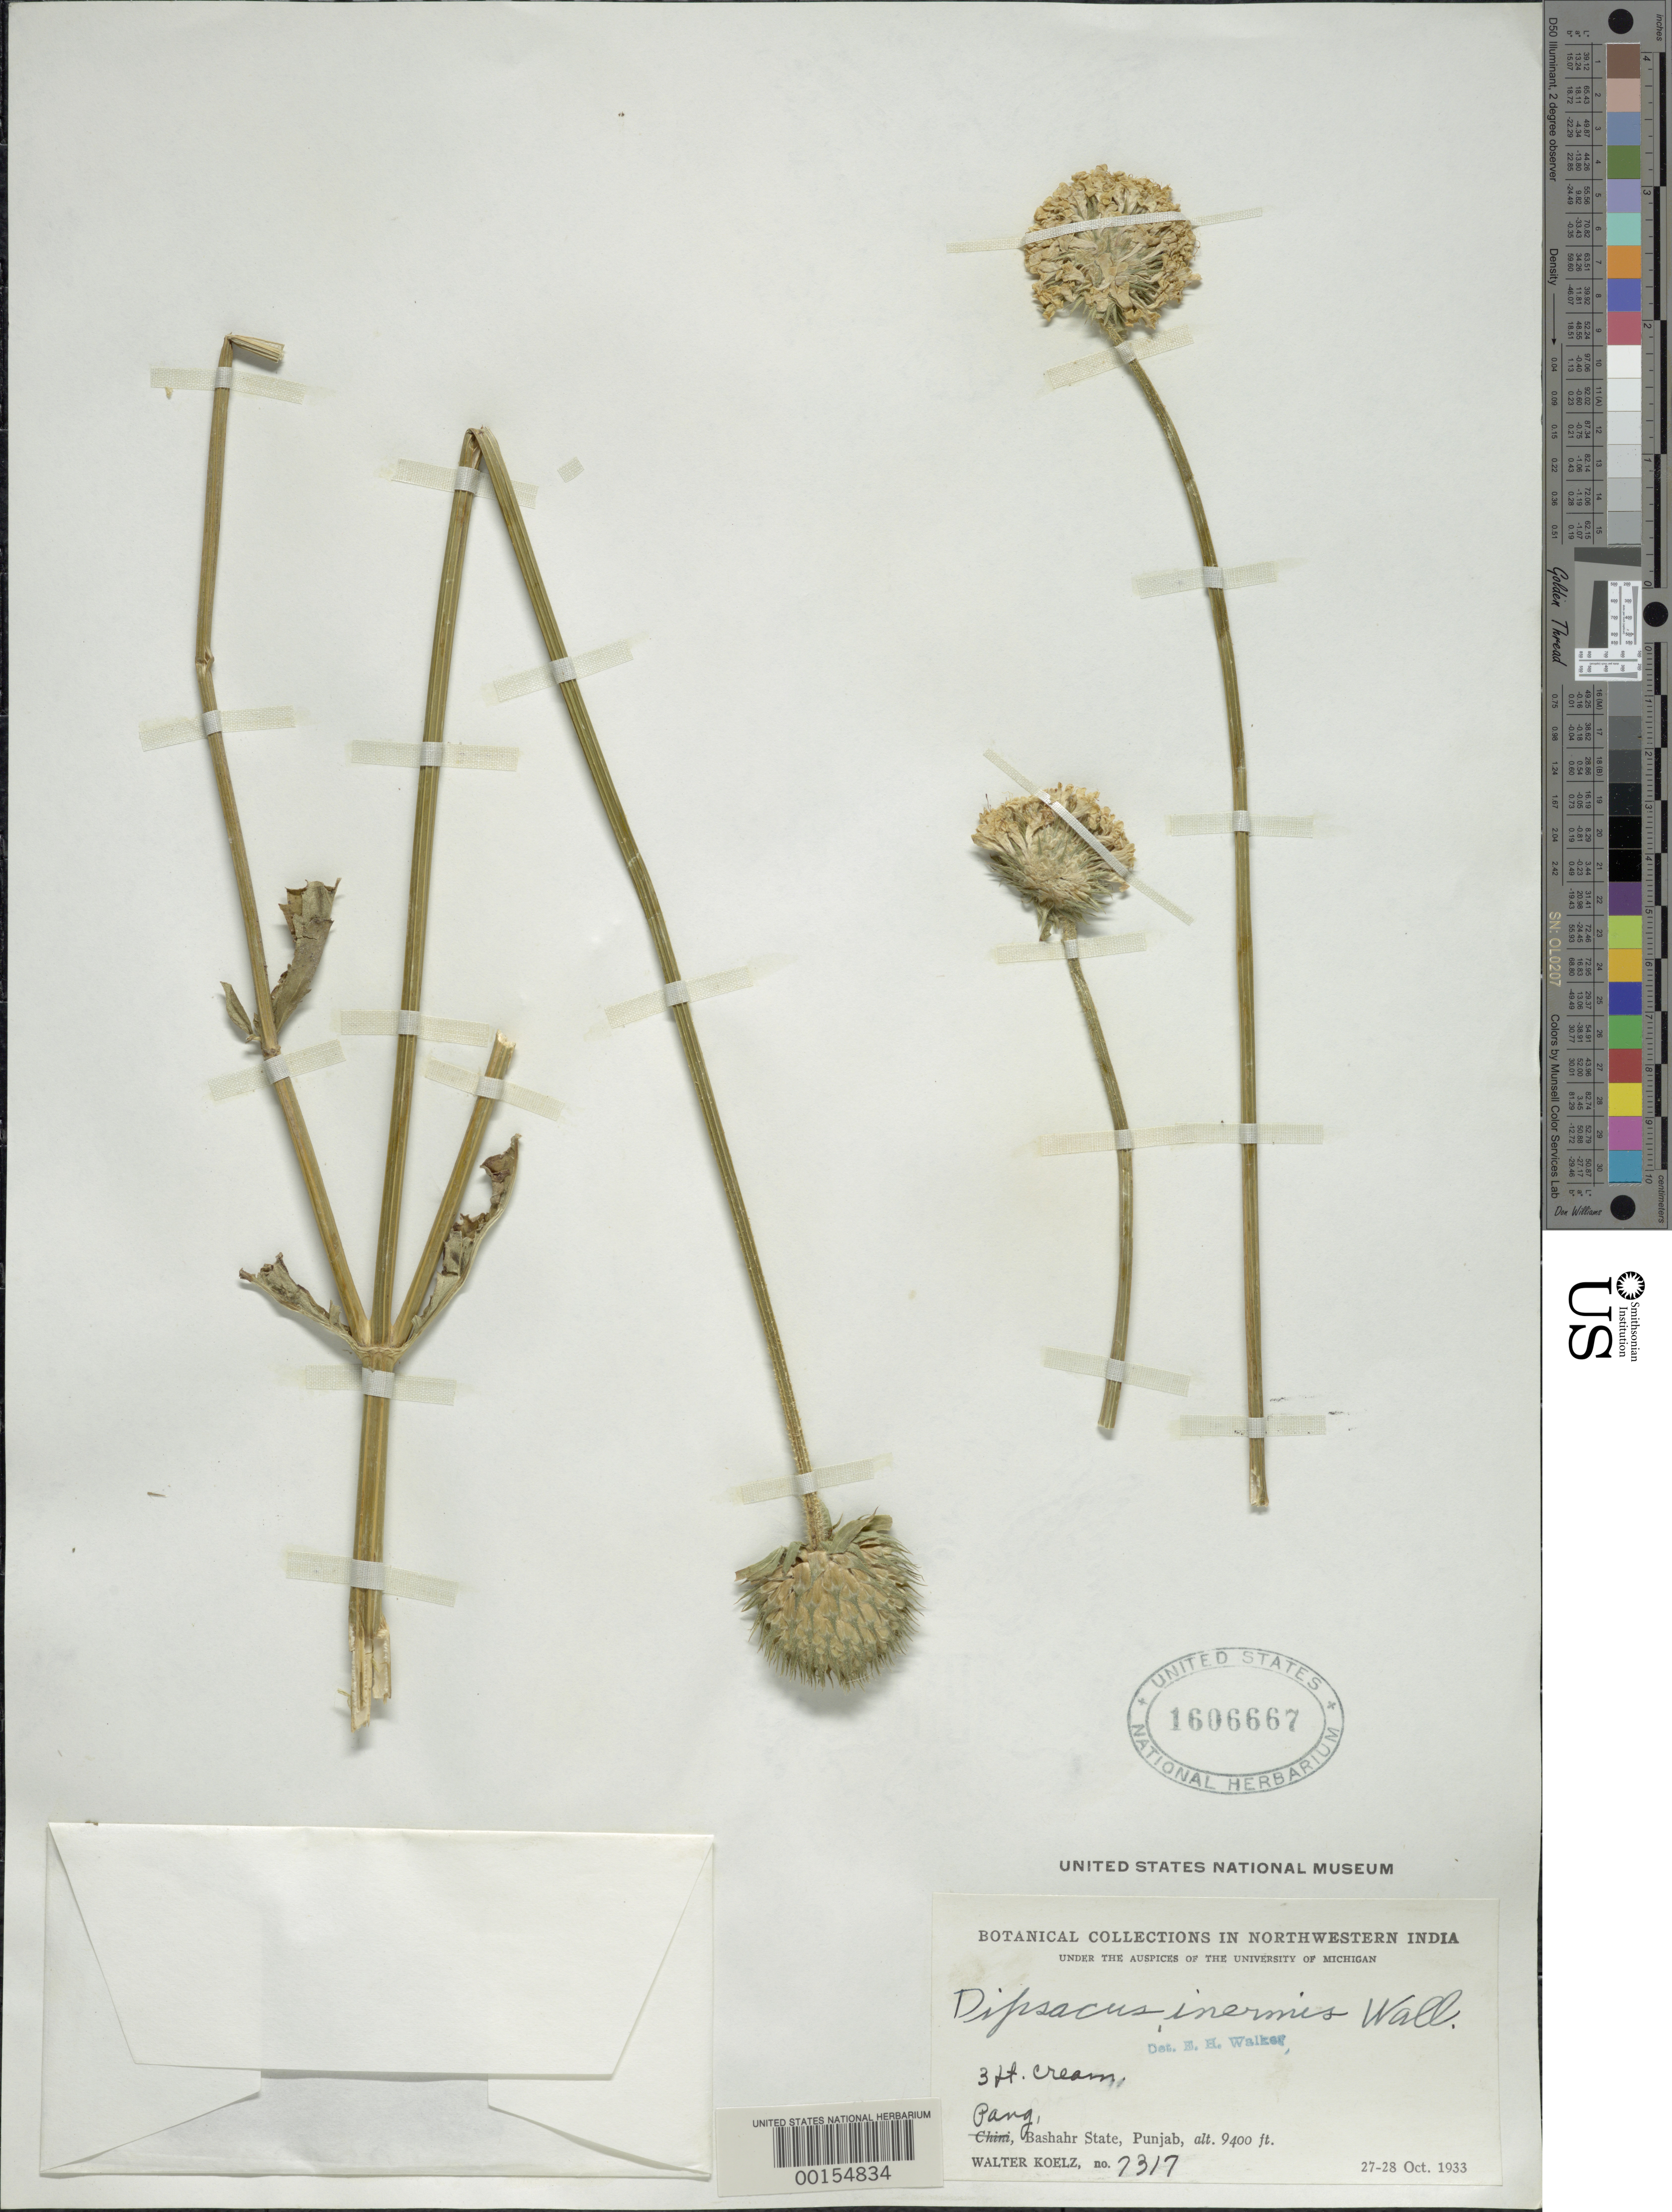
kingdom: Plantae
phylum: Tracheophyta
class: Magnoliopsida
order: Dipsacales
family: Caprifoliaceae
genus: Dipsacus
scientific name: Dipsacus inermis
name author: Wall.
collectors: W. N. Koelz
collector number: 7317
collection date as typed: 27 Oct 1933 and 28 Oct 1933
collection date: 1933-10-27,1933-10-28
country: India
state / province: Punjab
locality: Pang, bashahr, punjab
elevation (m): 2865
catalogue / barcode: US 1606667